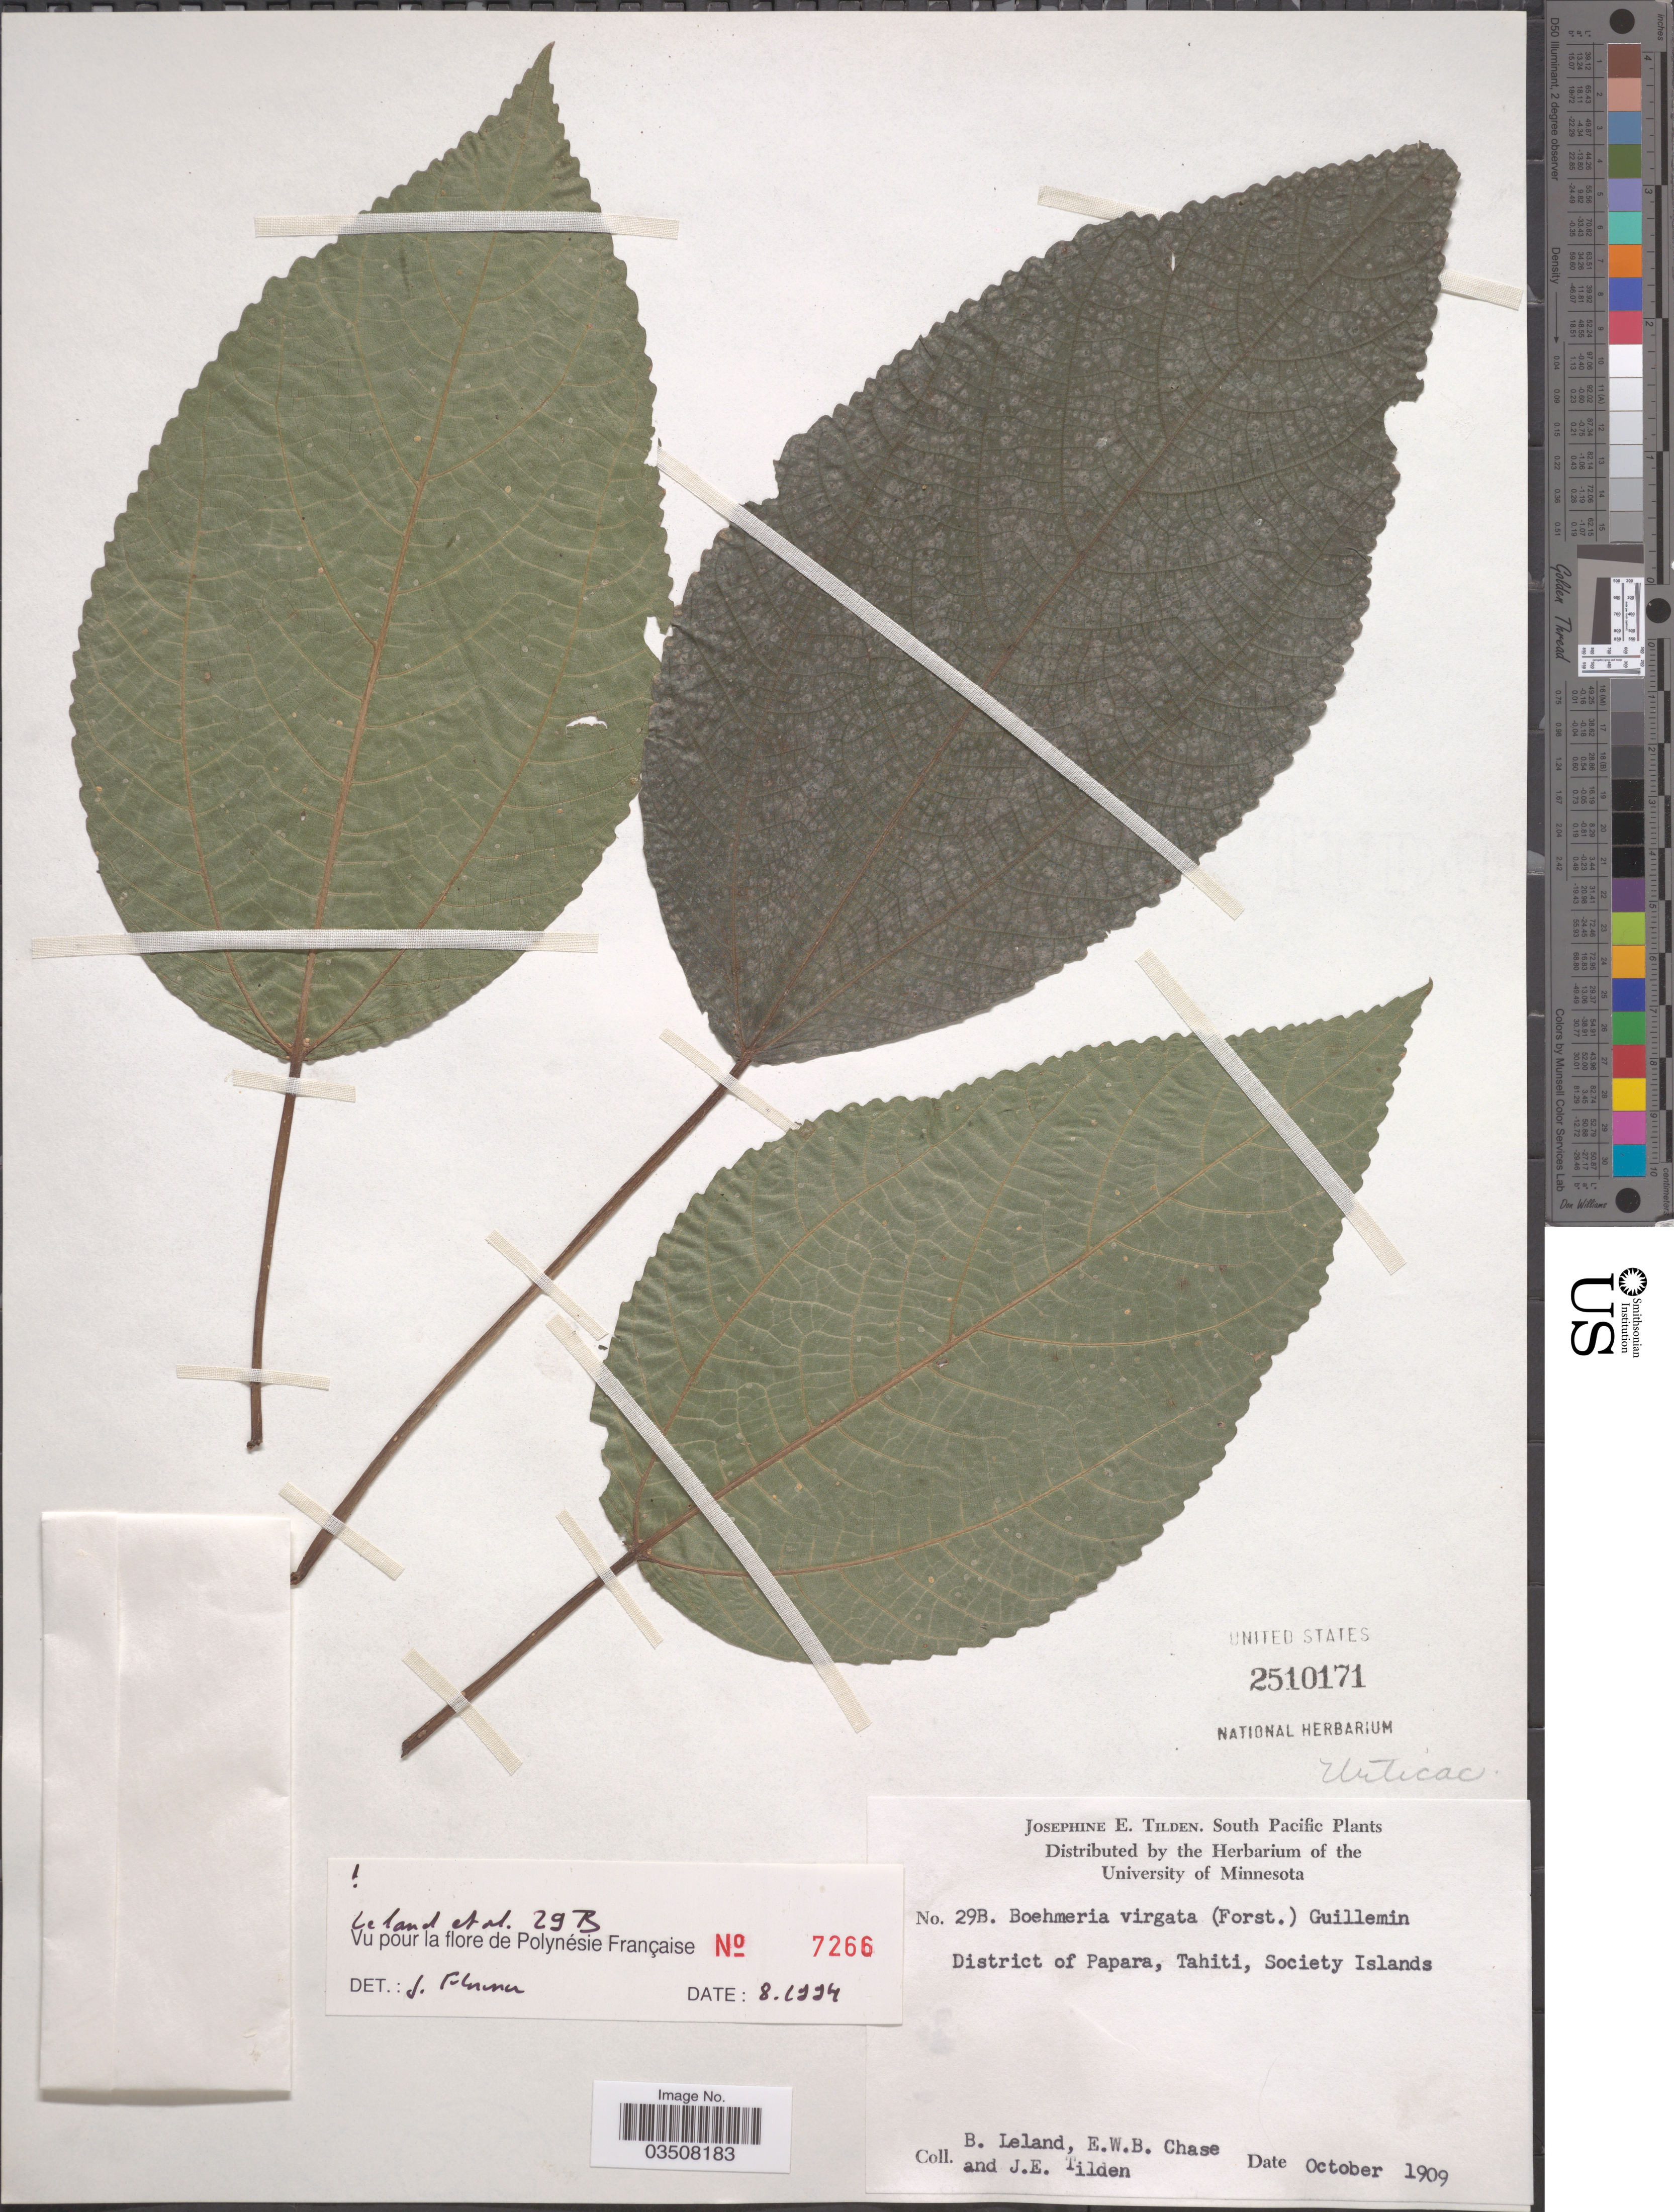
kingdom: Plantae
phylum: Tracheophyta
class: Magnoliopsida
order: Rosales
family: Urticaceae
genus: Boehmeria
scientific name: Boehmeria virgata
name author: (G. Forst.) Guill.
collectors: B. Leland, E. W. Chase & J. E. Tilden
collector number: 29B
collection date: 1909-10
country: French Polynesia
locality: District of Papara, Tahiti, Society Islands.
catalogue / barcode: US 2510171